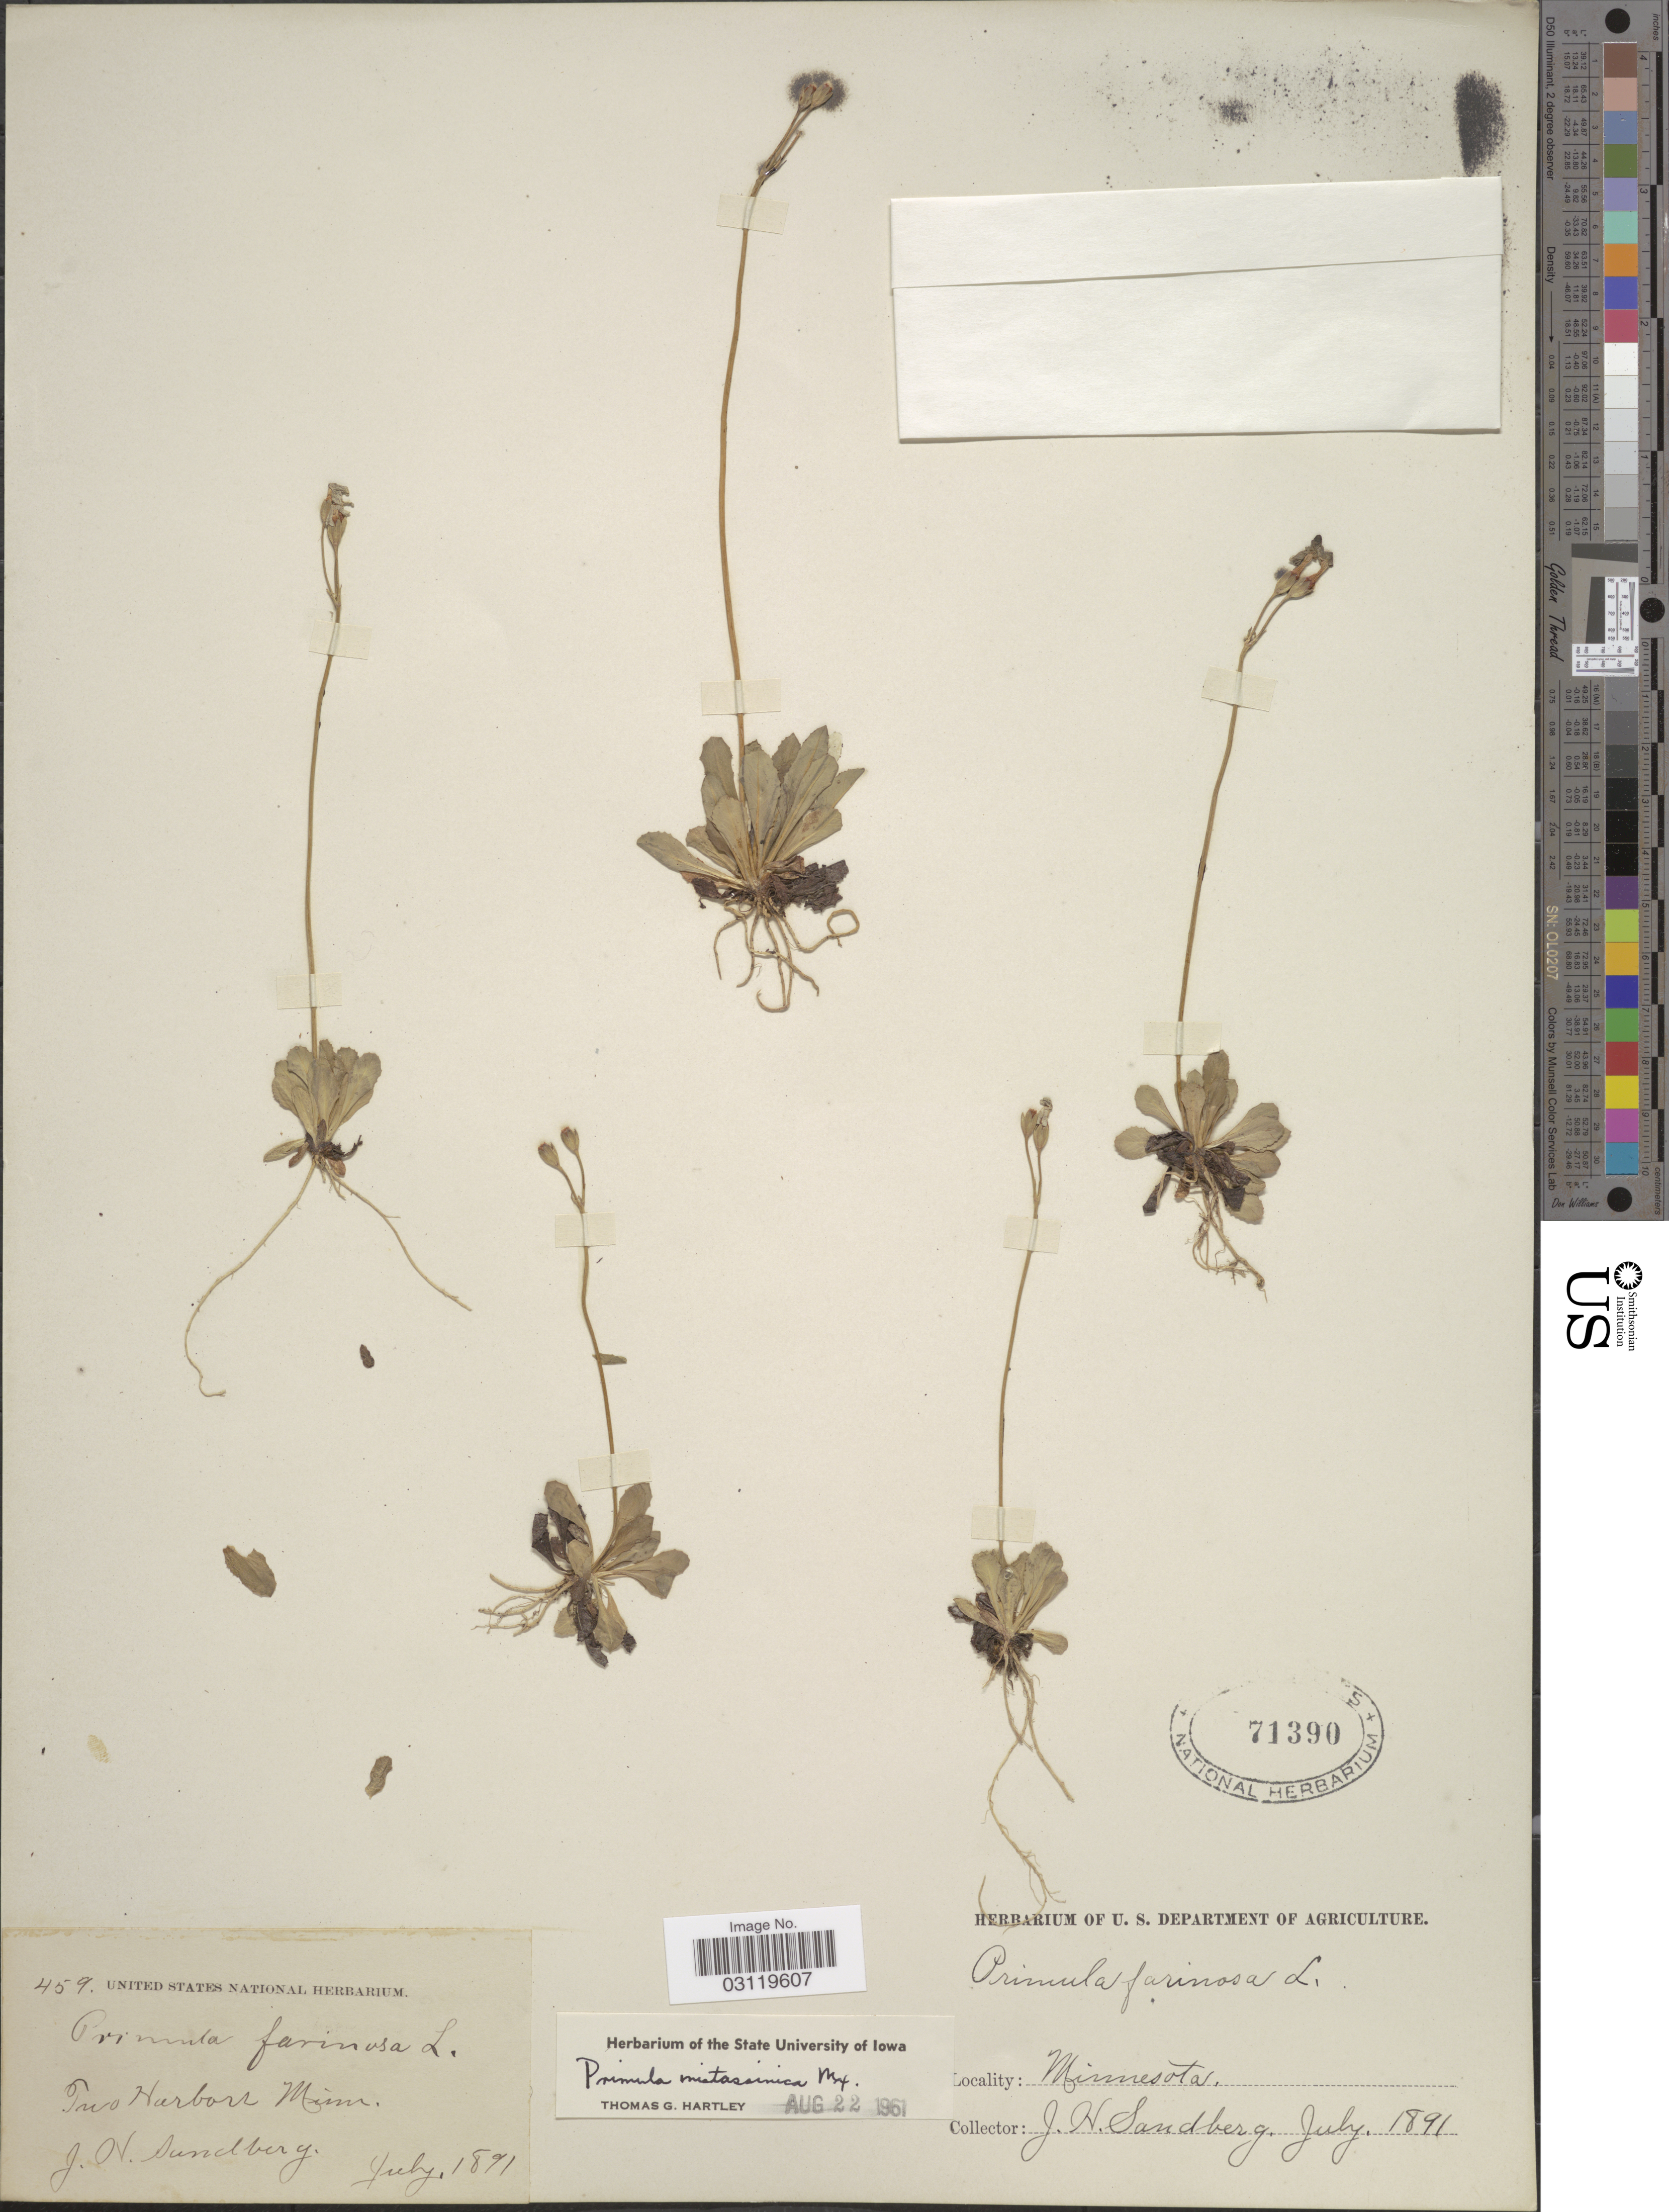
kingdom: Plantae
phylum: Tracheophyta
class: Magnoliopsida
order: Ericales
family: Primulaceae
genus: Primula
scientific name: Primula mistassinica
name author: Michx.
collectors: J. H. Sandberg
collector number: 459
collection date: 1891-07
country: United States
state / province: Minnesota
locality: Two Harbors.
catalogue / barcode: US 71390